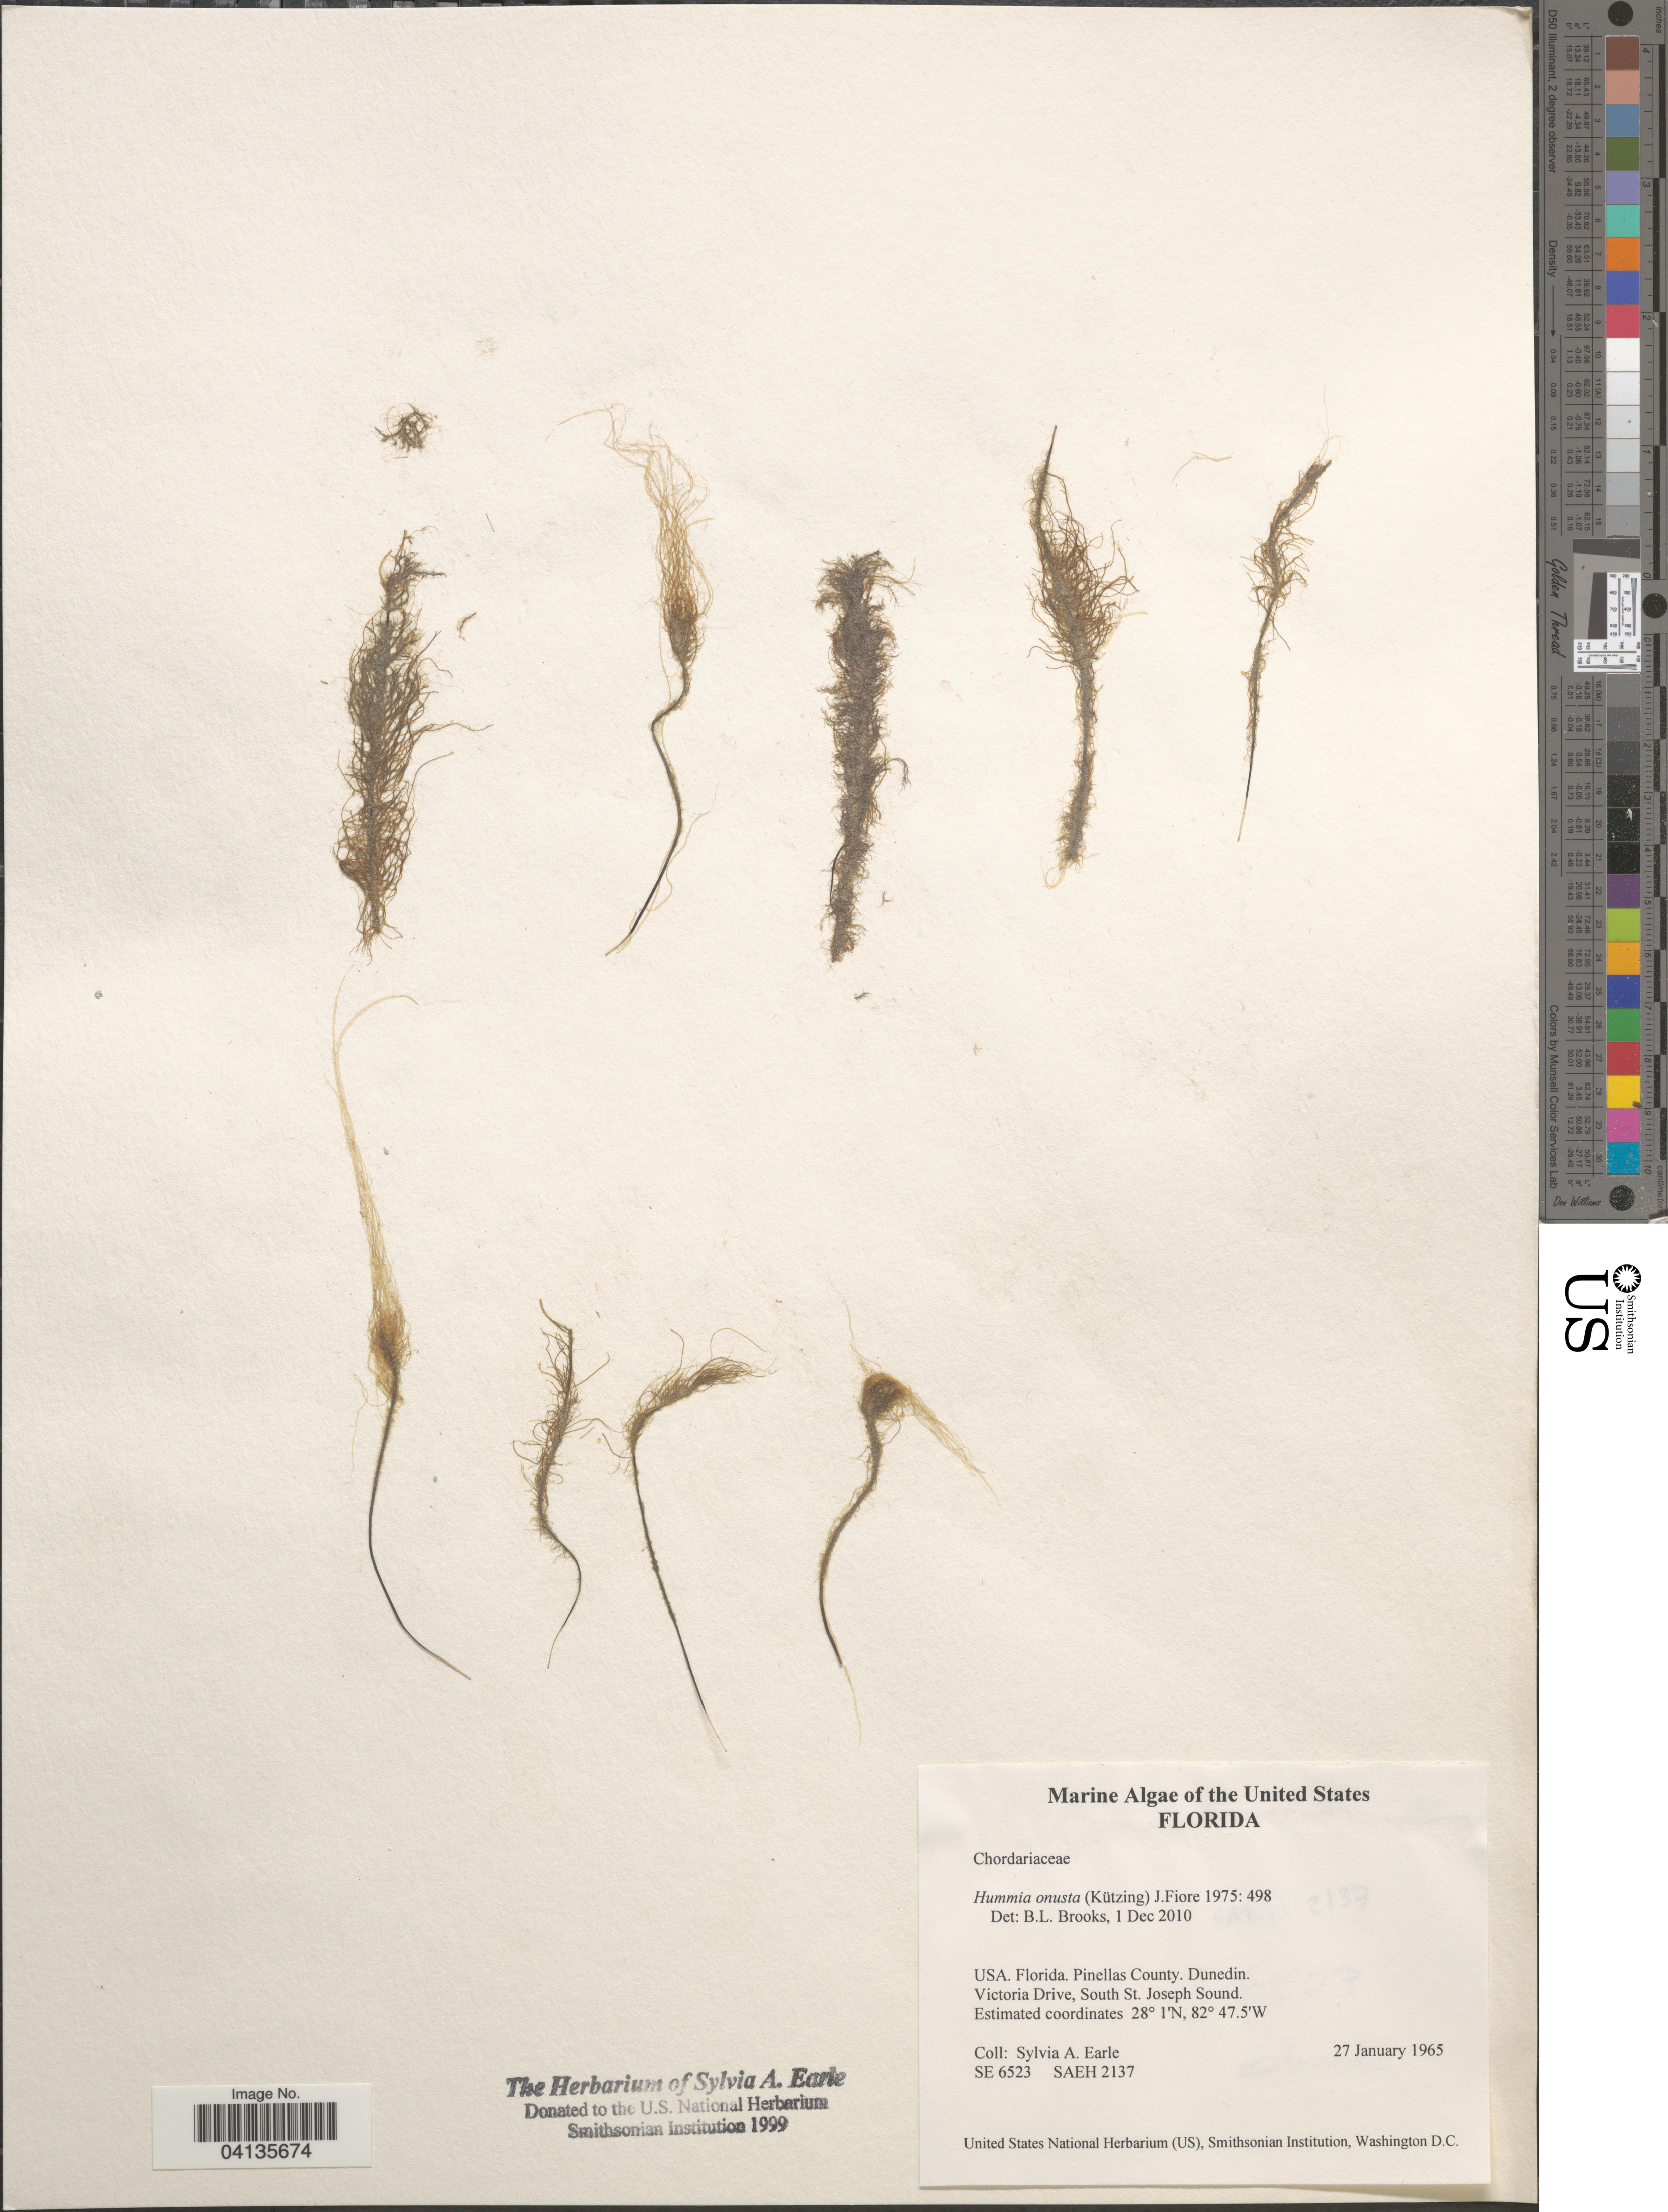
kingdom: Chromista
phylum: Ochrophyta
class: Phaeophyceae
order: Ectocarpales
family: Chordariaceae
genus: Hummia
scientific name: Hummia onusta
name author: (Kütz.) J. Fiore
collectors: S. A. Earle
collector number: SE6523/SAEH2137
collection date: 1965-01-27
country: United States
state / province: Florida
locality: Penillas County. Dunedin. Victoria Drive, South St. Joseph Sound.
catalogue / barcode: US 238502